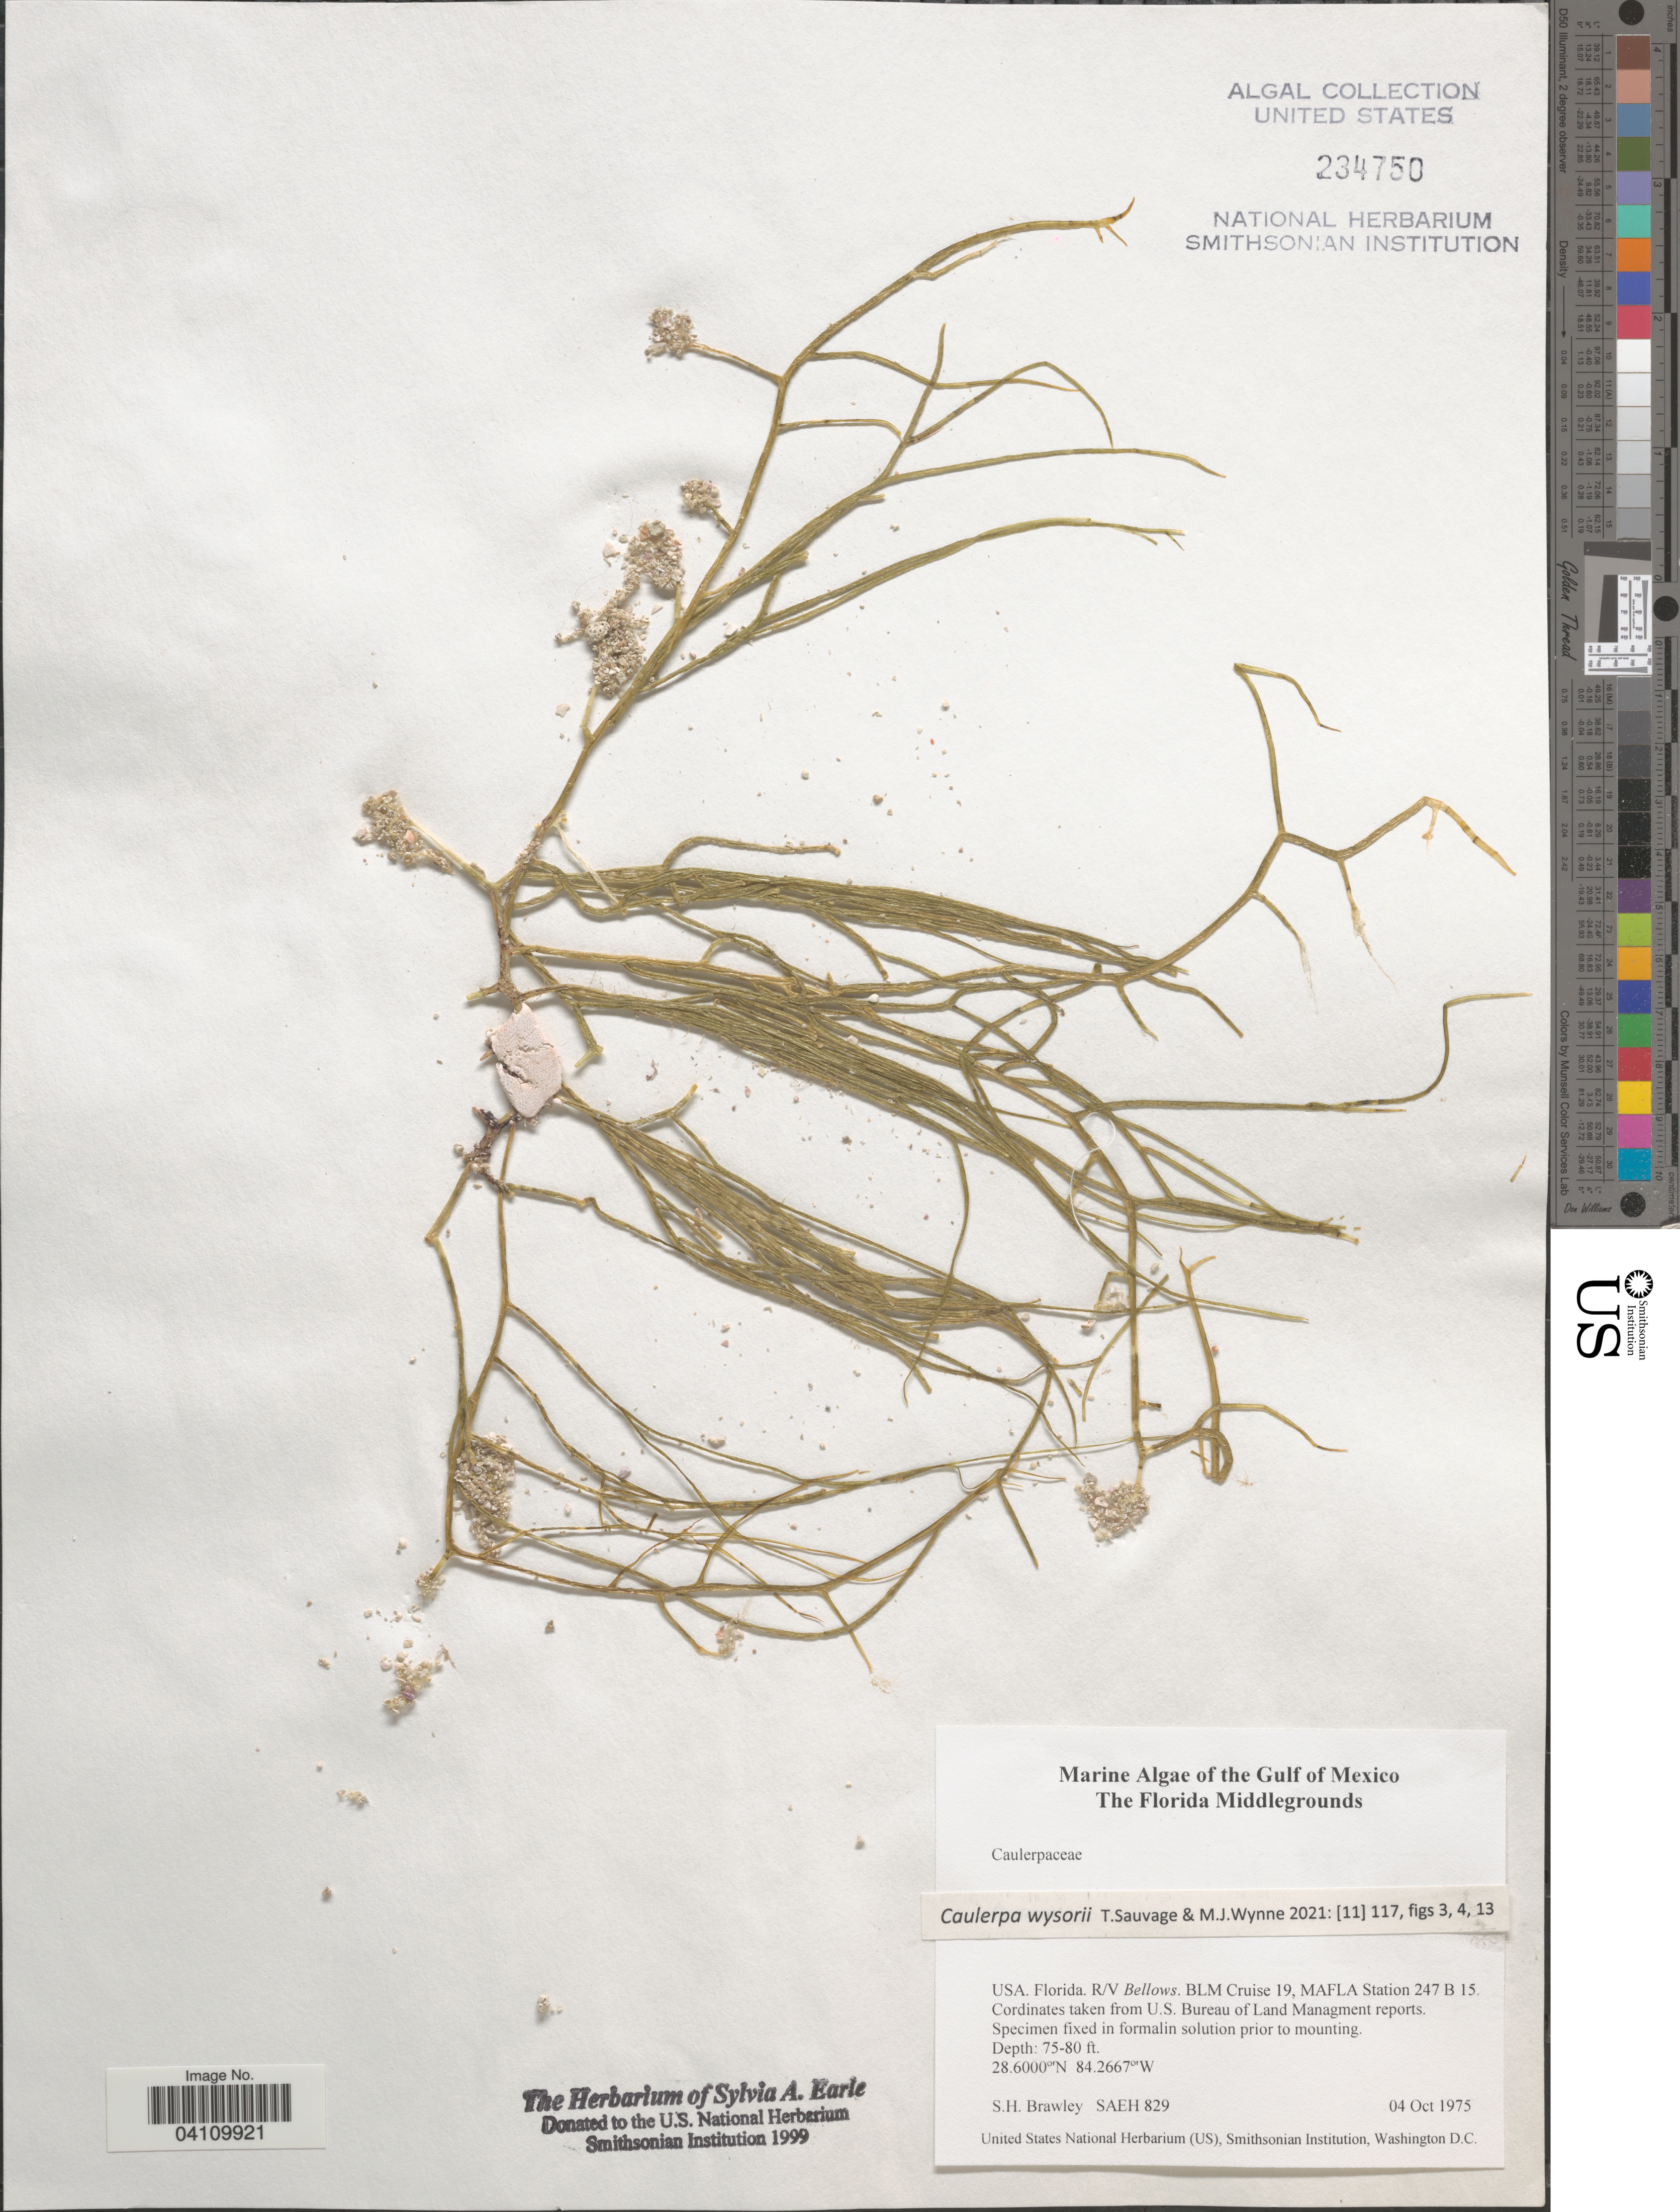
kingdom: Plantae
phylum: Chlorophyta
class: Ulvophyceae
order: Bryopsidales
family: Caulerpaceae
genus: Caulerpa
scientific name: Caulerpa wysorii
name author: Sauvage & M.J. Wynne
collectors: S. Brawley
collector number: SAEH 829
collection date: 1975-10-04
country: United States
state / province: Florida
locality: The Gulf of Mexico. The Florida Middlegrounds. R/V Bellows. BLM Cruise 19, MAFLA Station 247 B 15. Cordinates taken from U.S. Bureau of Land Managment reports [unsure placement].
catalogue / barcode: US 234750